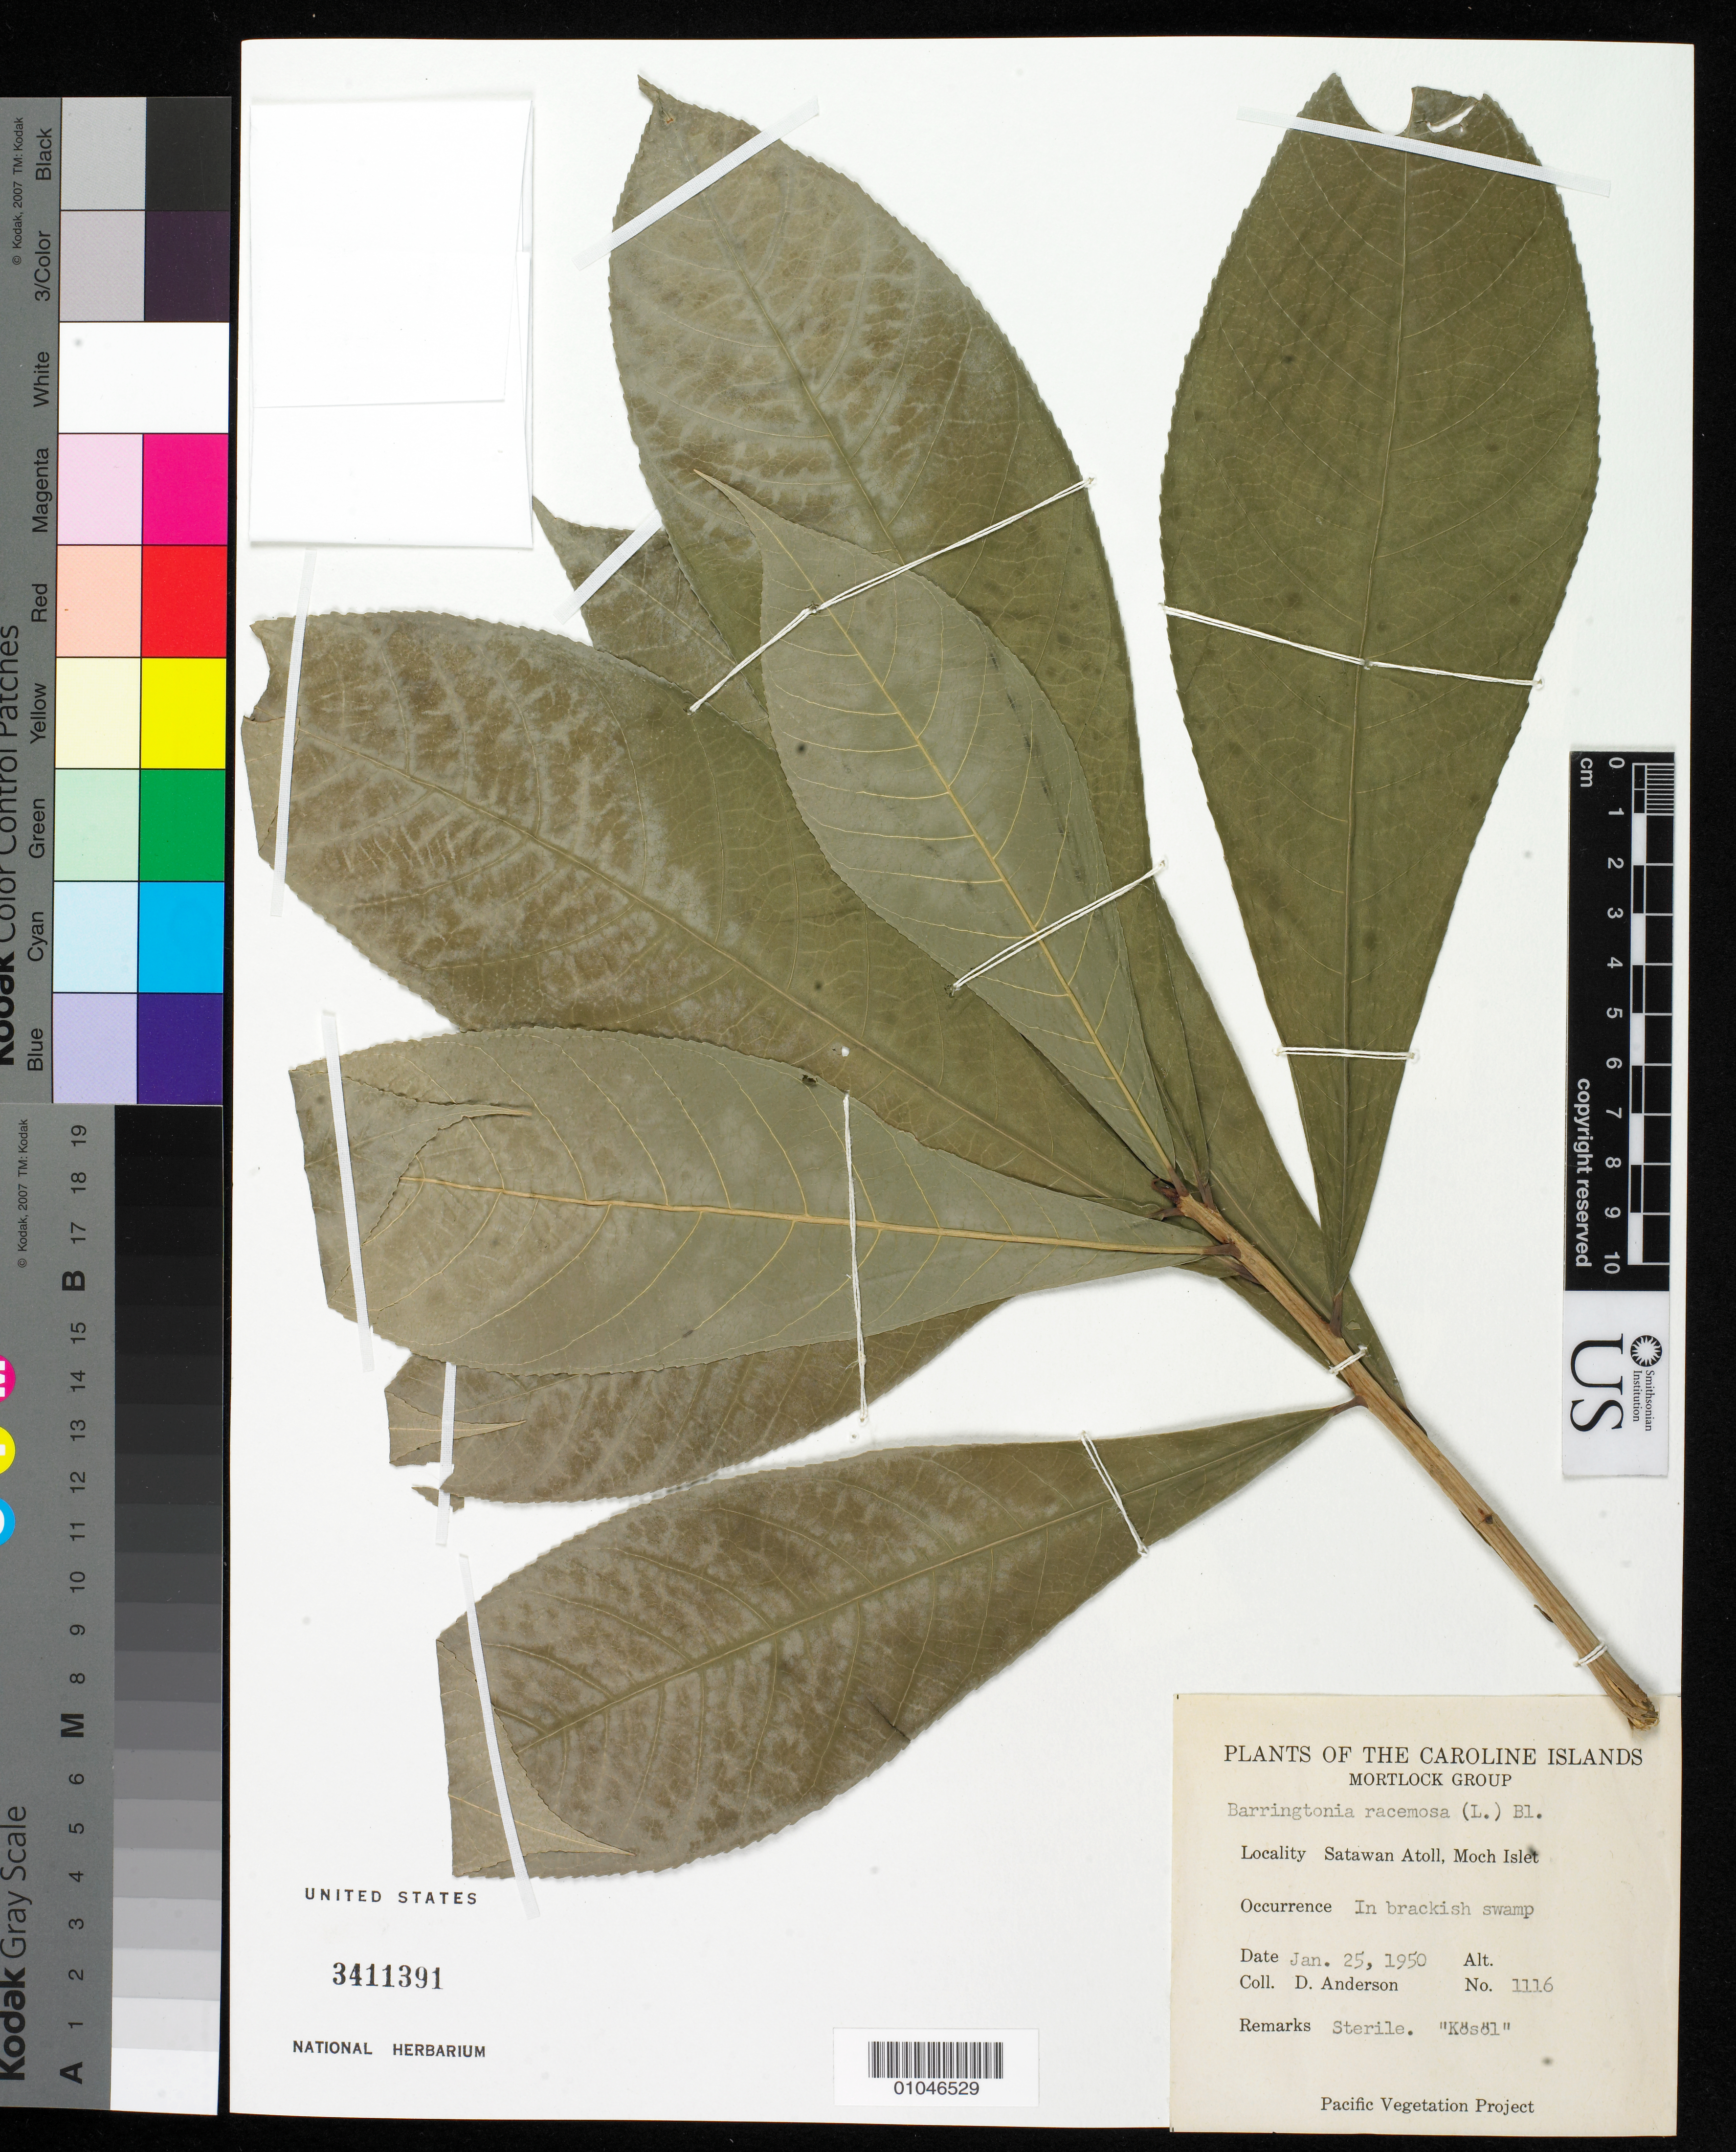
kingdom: Plantae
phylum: Tracheophyta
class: Magnoliopsida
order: Ericales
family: Lecythidaceae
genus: Barringtonia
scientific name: Barringtonia racemosa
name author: (L.) Spreng.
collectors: D. Anderson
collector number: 1116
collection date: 1950-01-25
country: Micronesia, Federated States of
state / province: Truk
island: Satawan Atoll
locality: In brackish swamp, Satawan Atoll, Moch Islet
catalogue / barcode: US 3411391